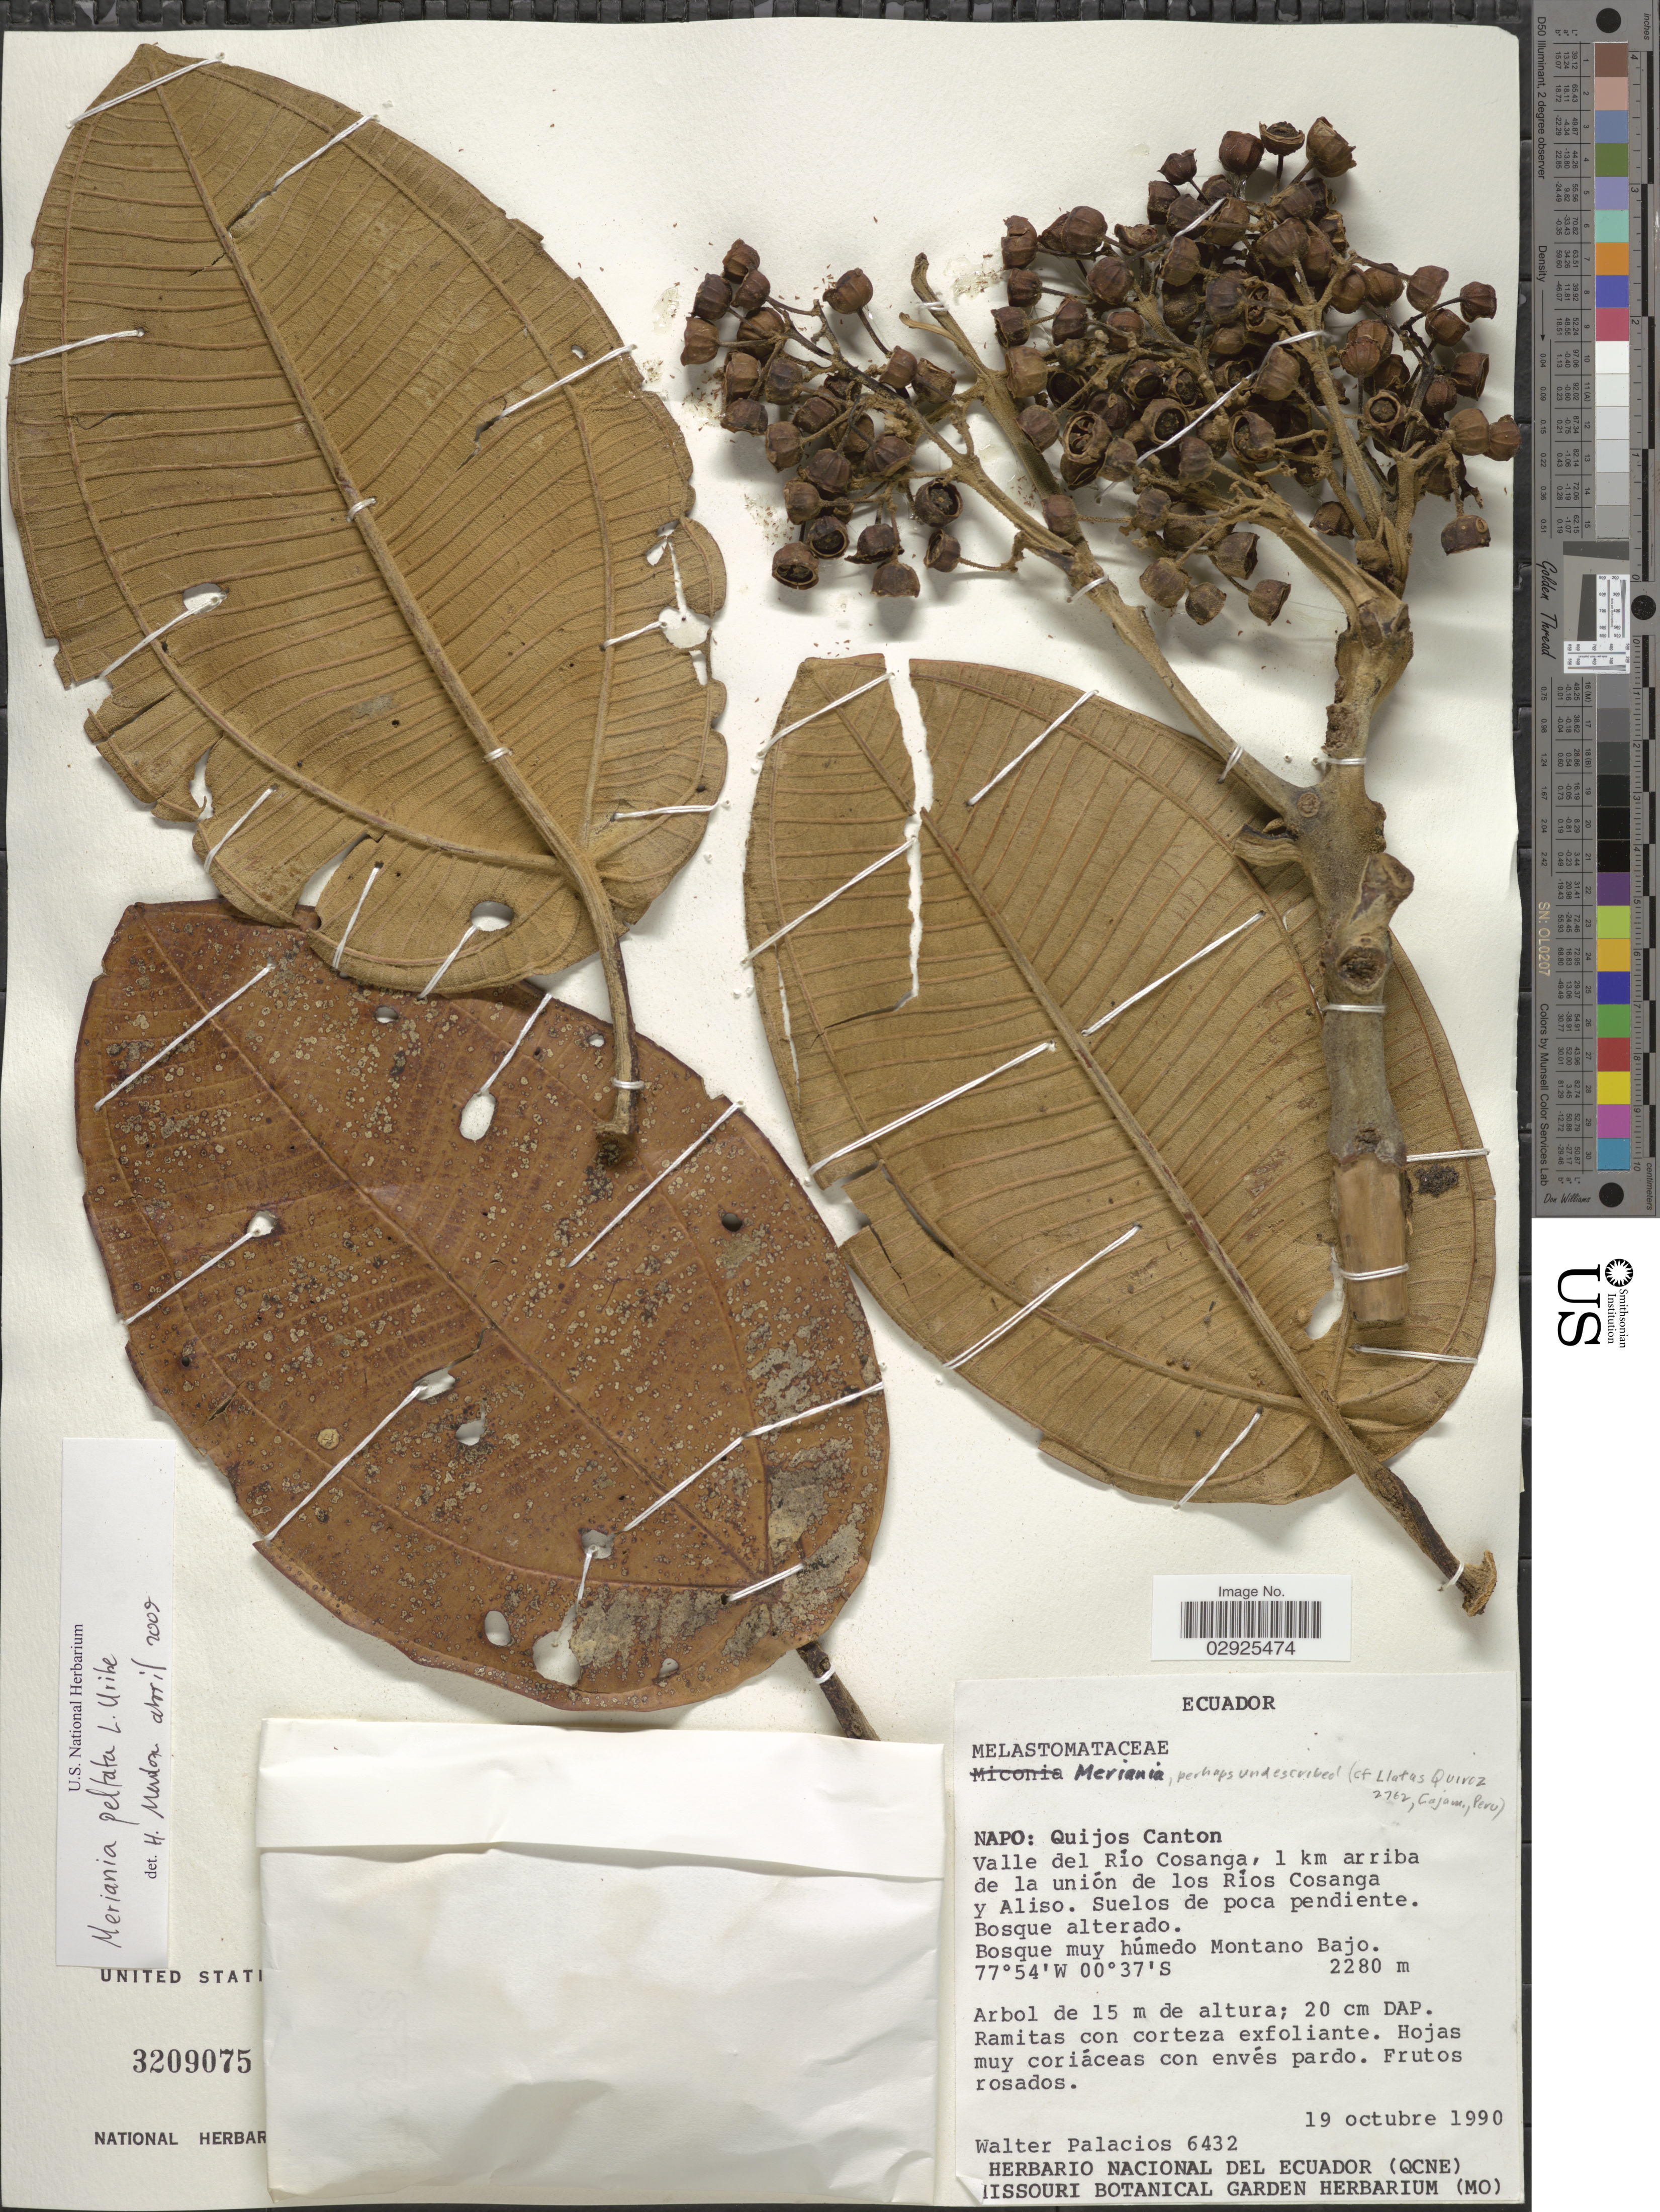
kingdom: Plantae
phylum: Tracheophyta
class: Magnoliopsida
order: Myrtales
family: Melastomataceae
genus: Meriania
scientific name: Meriania peltata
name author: L. Uribe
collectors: W. Palacios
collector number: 6432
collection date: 1990-10-19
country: Ecuador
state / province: Napo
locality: Napo: Quijos Canton, Valle del Río Cosanga, 1 km arriba de la unión de los Ríos Cosanga y Aliso.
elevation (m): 2280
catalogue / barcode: US 3209075